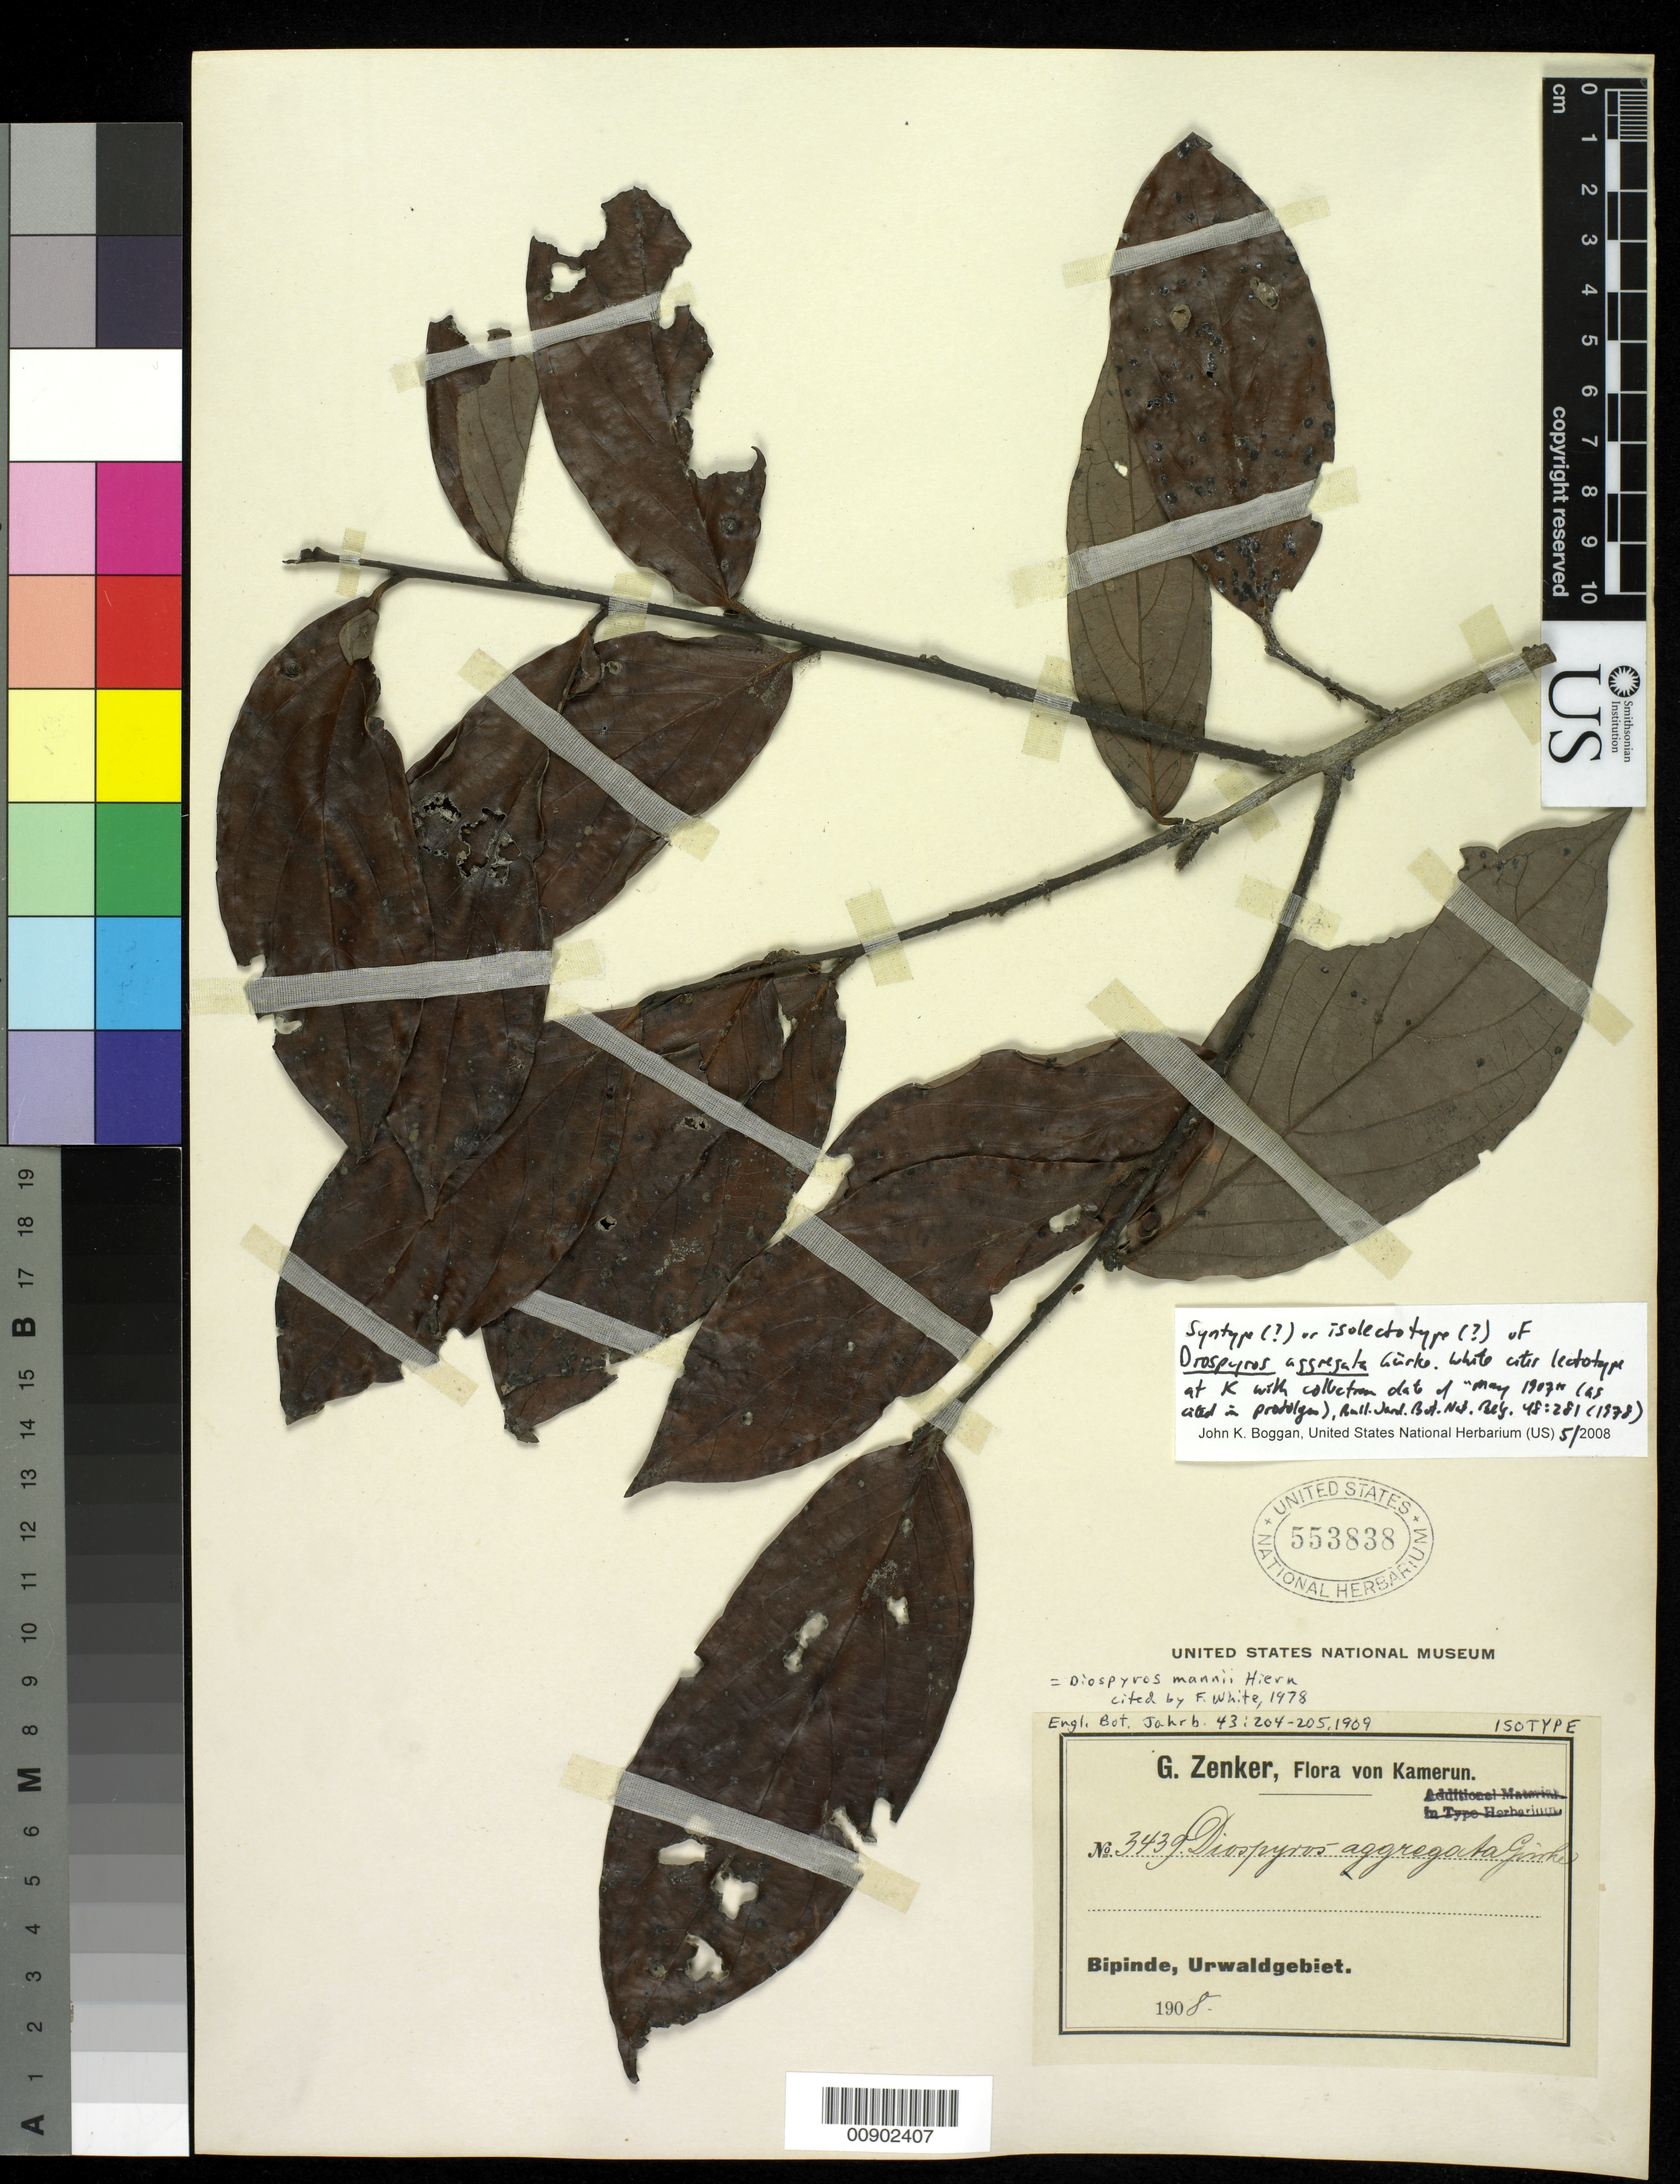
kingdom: Plantae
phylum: Tracheophyta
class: Magnoliopsida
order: Ericales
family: Ebenaceae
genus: Diospyros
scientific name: Diospyros aggregata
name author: Gürke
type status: Possible Isolectotype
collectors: G. A. Zenker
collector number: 3439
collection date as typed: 1908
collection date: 1908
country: Cameroon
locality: Kamerun, Bipinde, Urwaldgebiet. [Protologue, "Kamerun: Im Urwald bei Mimfia, 100 m ü M. (Zenker n. 3439. Blühend im Mai 1907."]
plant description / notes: Holotype apparently at B, destroyed. F. White designates duplicate at K as lectotype citing collection date of "May 1907" (as cited in protologue).; Collection date & locality on this specimen do not match those data as cited in protologue.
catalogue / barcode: US 553838